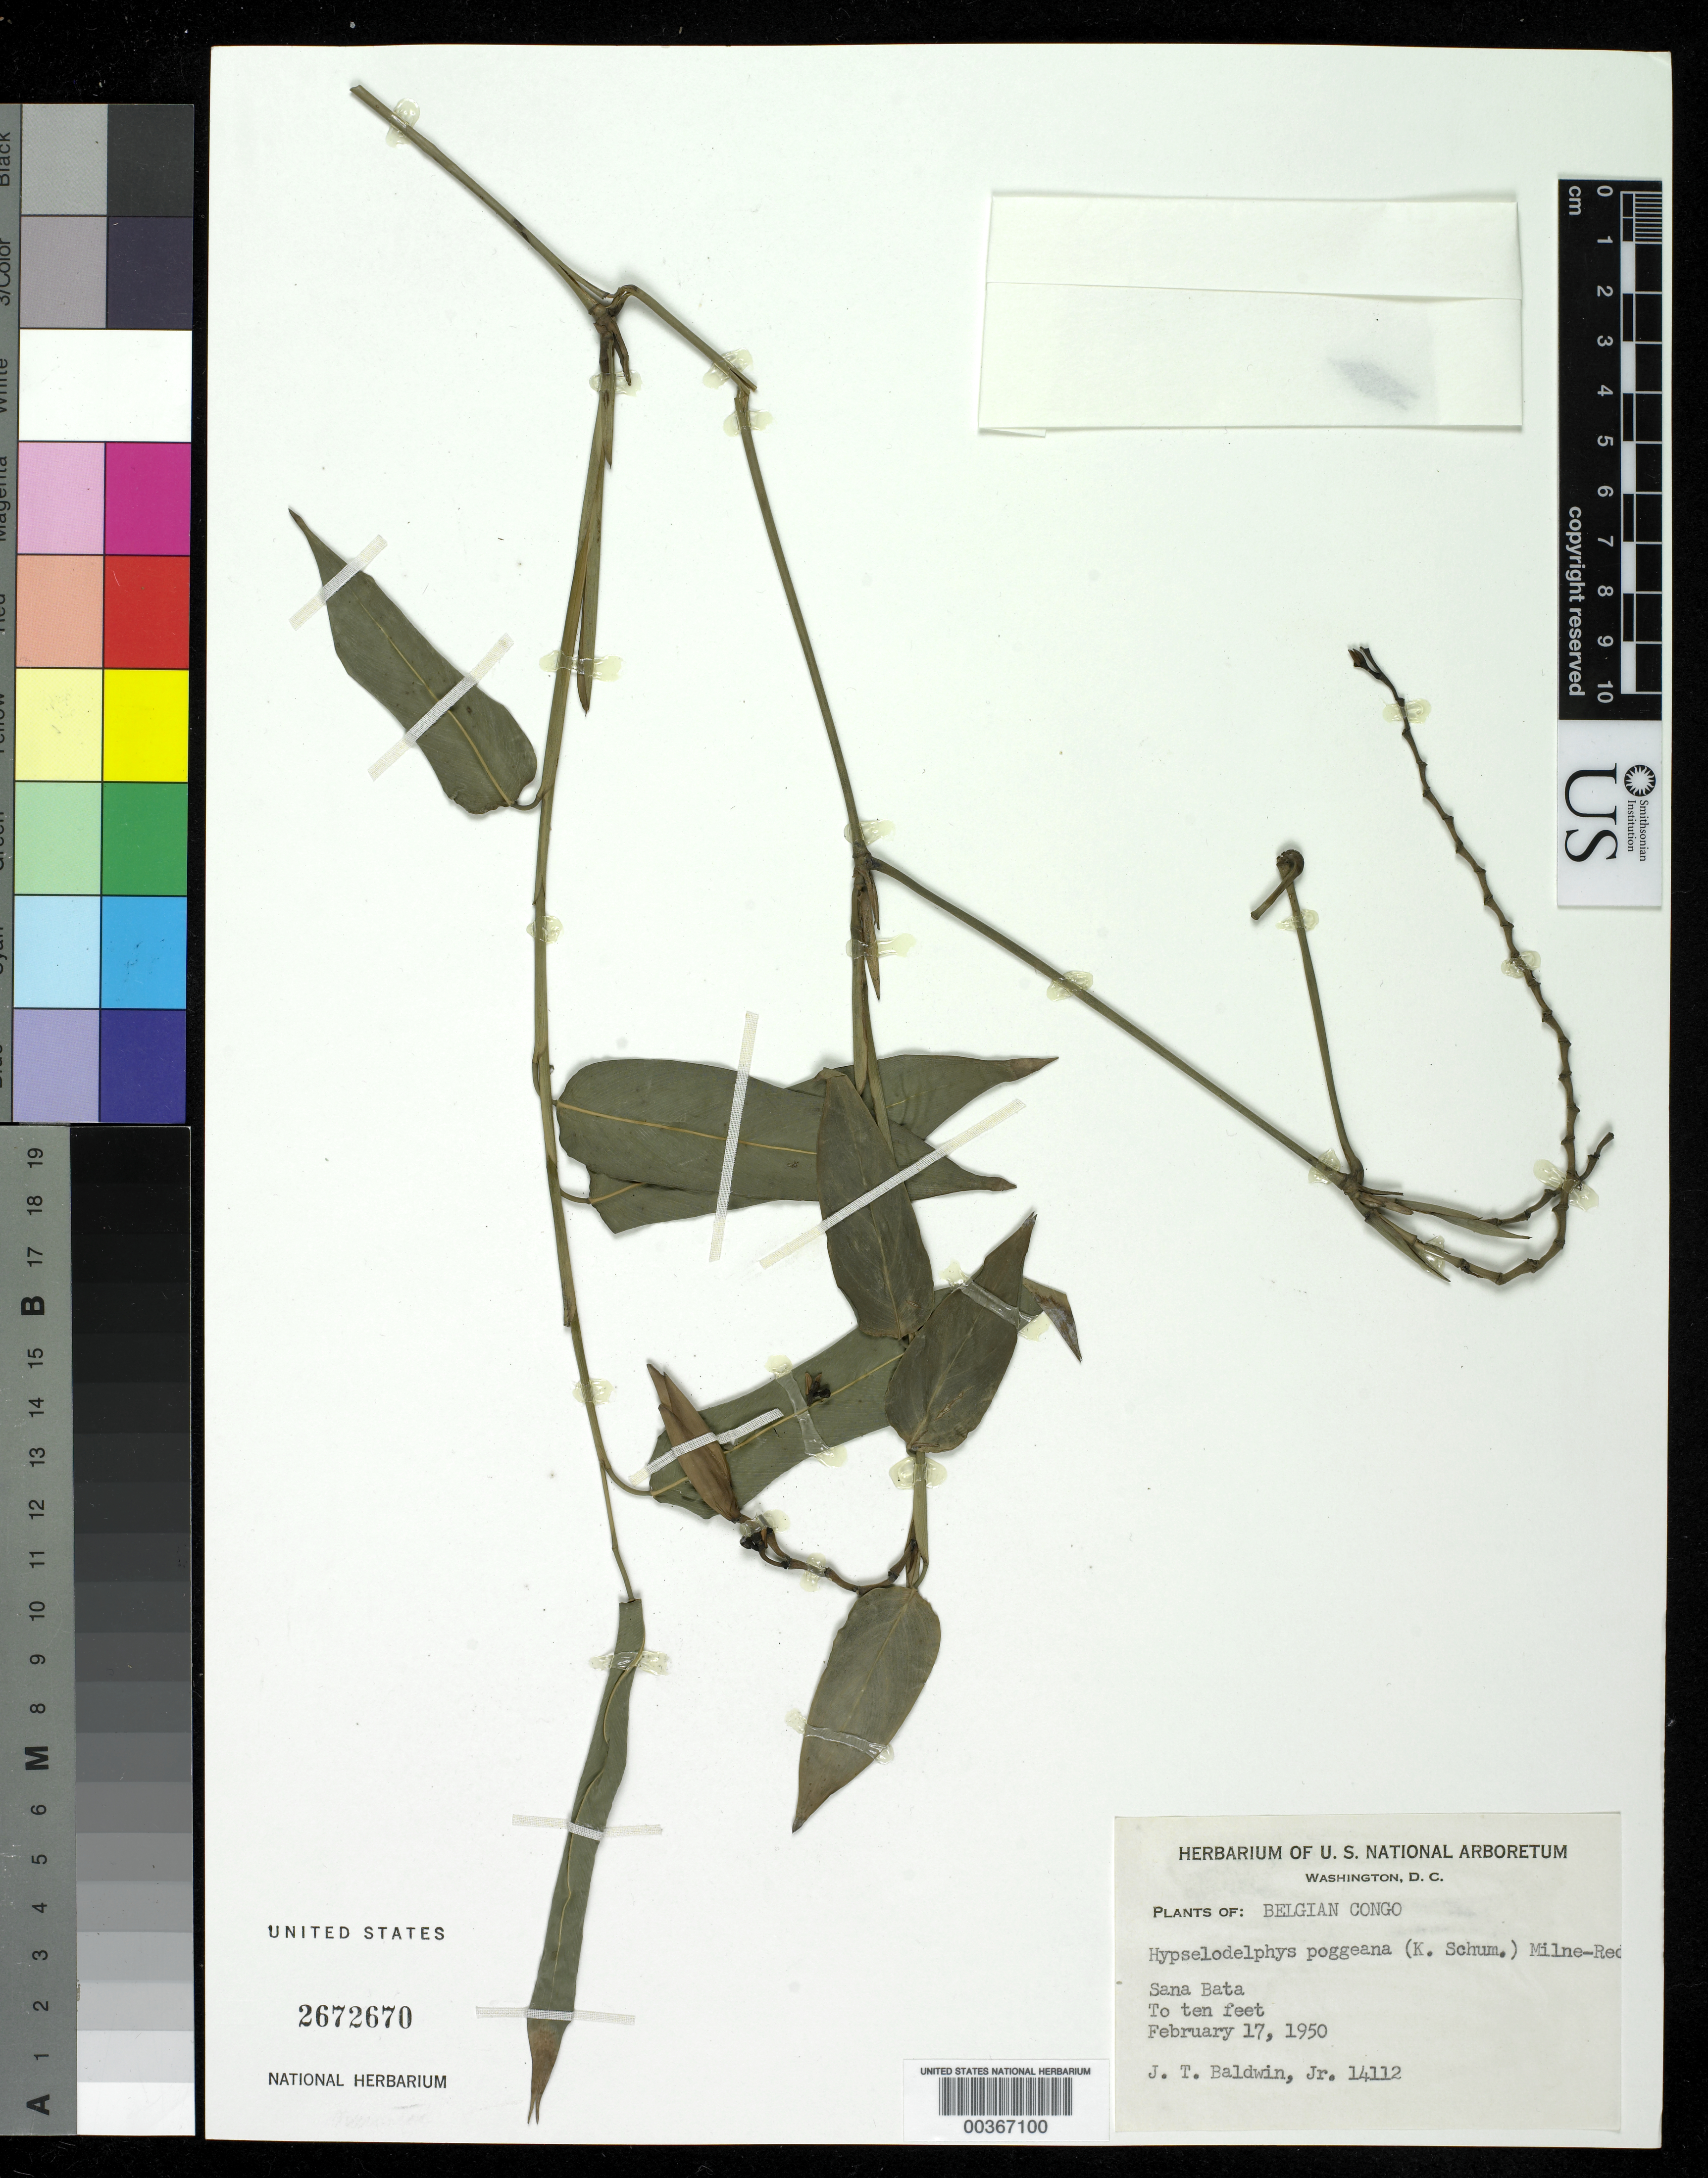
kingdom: Plantae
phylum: Tracheophyta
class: Liliopsida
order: Zingiberales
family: Marantaceae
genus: Hypselodelphys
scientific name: Hypselodelphys poggeana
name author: (K. Schum.) Milne-Redh.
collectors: J. T. Baldwin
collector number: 14112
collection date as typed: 17 Feb 1950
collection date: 1950-02-17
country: Congo, Democratic Republic of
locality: Plants of belgian congo, sana bata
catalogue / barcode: US 2672670